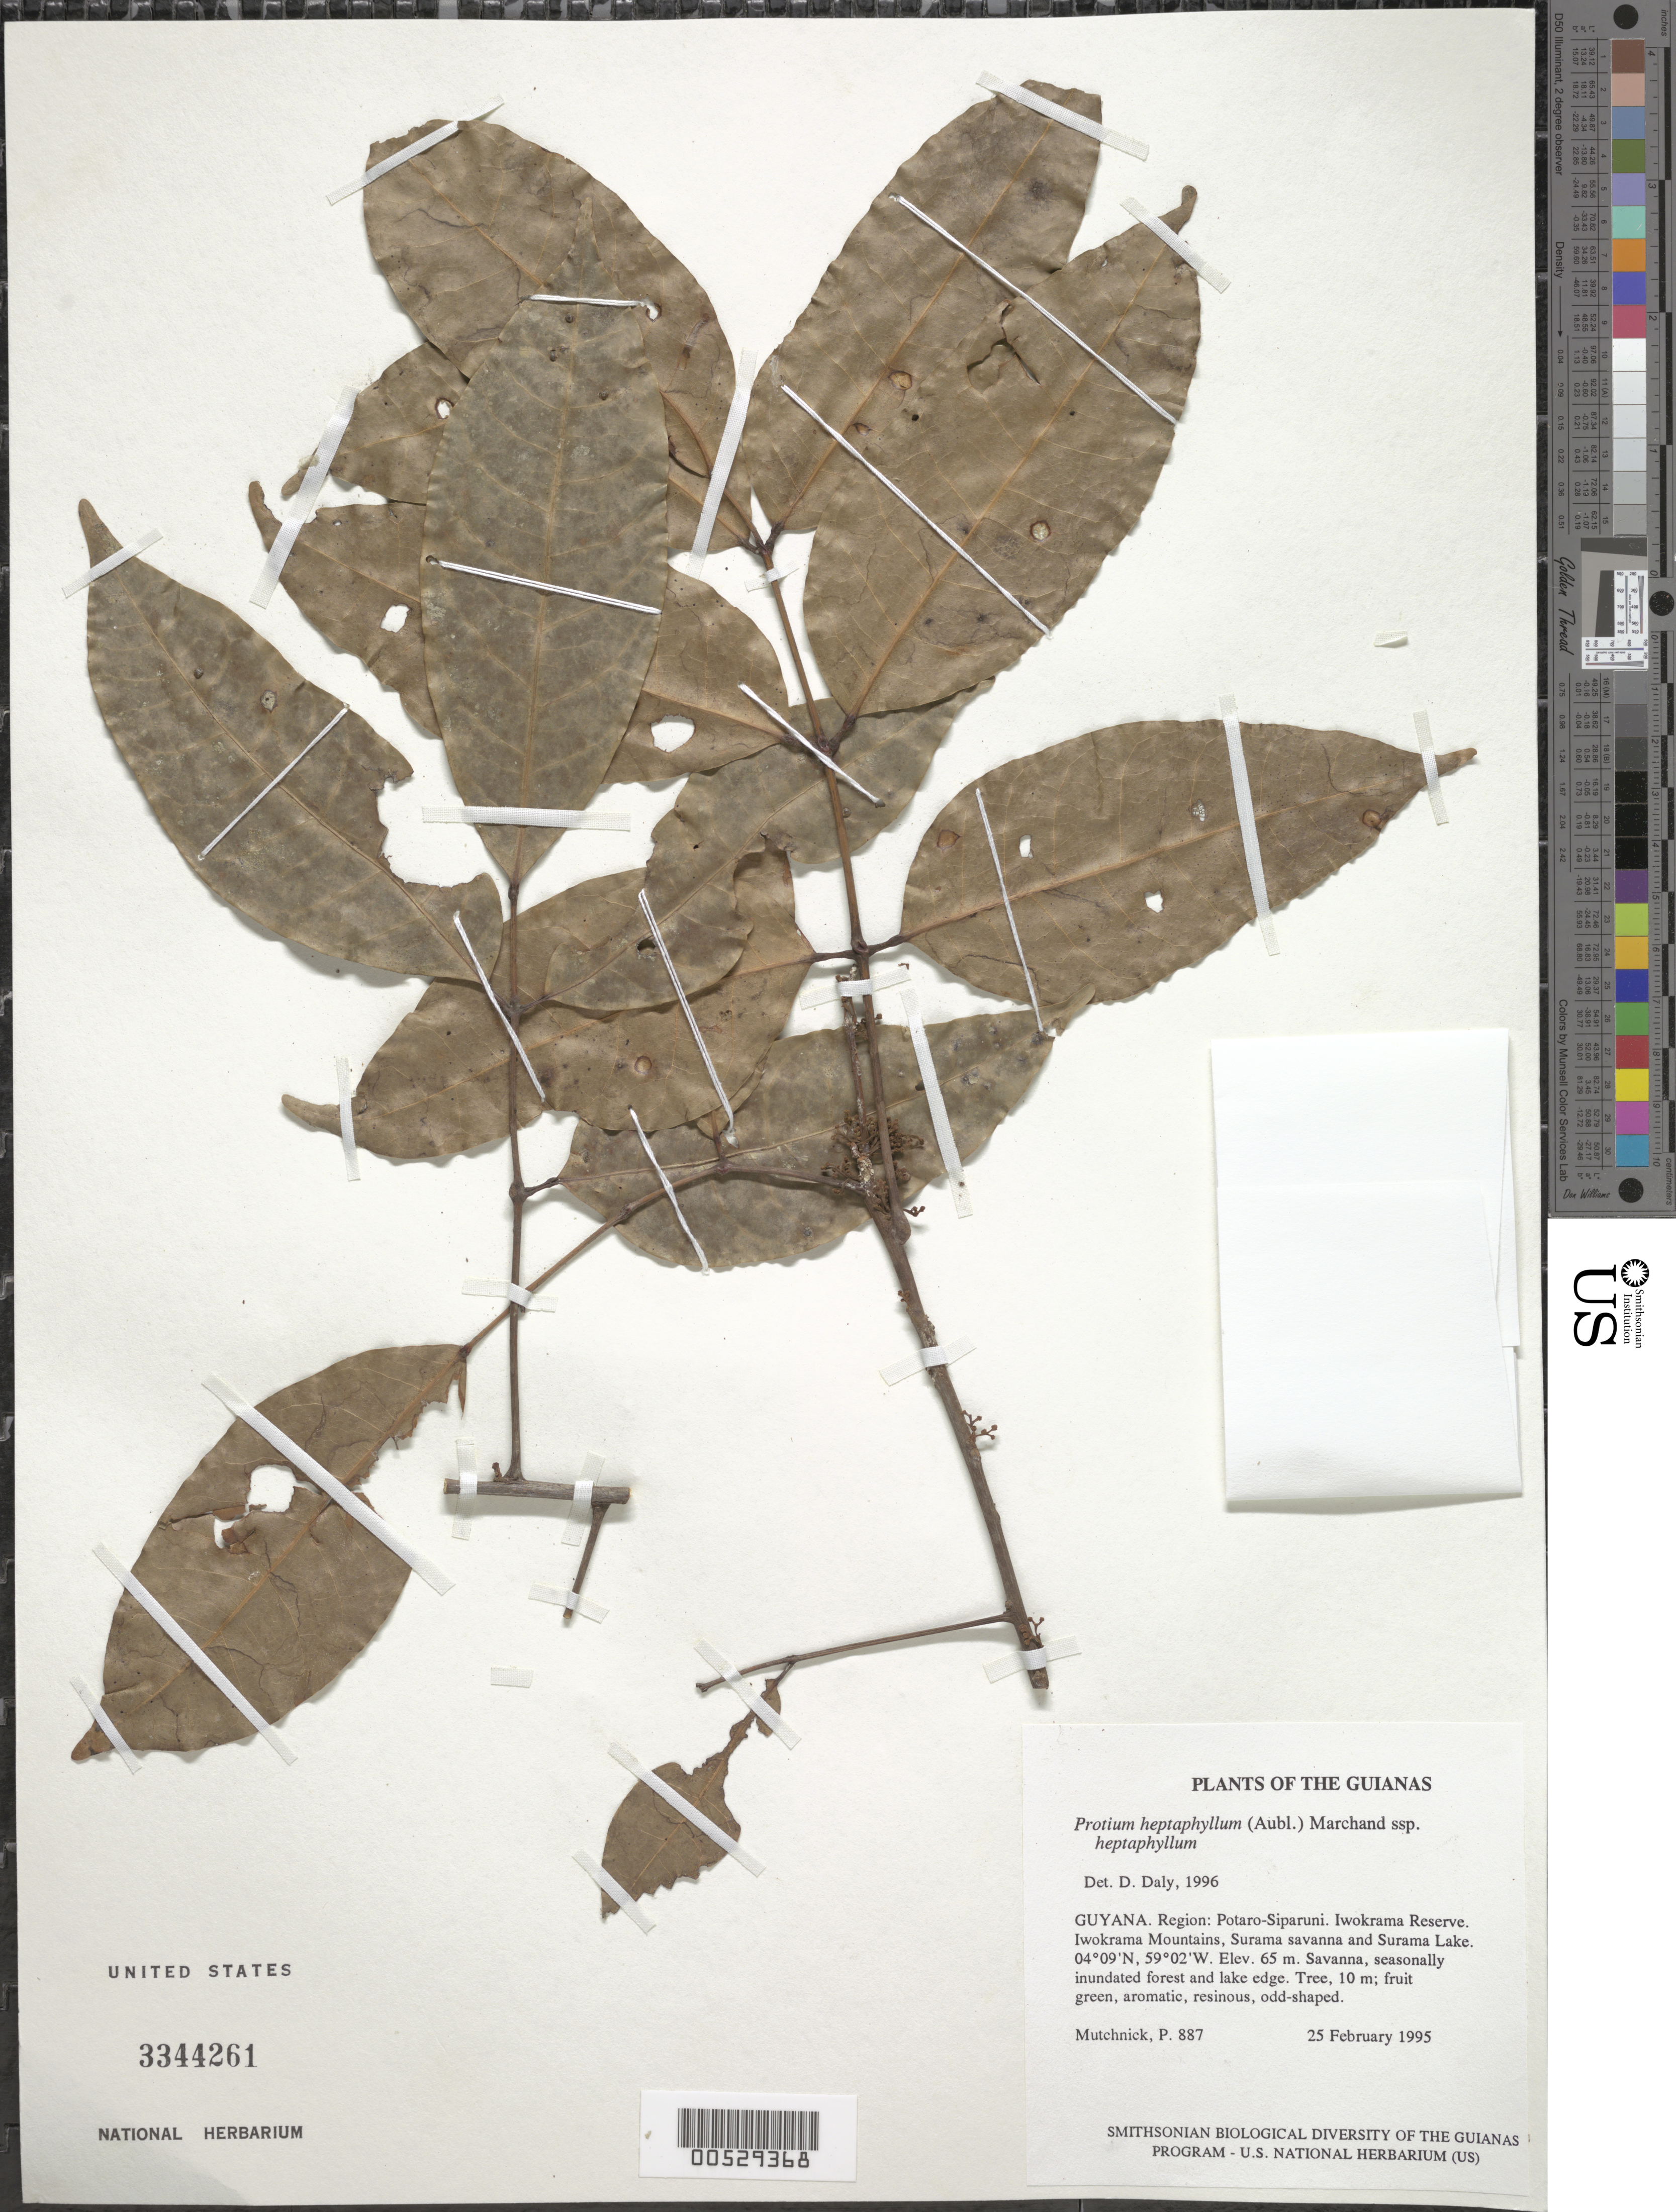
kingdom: Plantae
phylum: Tracheophyta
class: Magnoliopsida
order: Sapindales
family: Burseraceae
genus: Protium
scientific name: Protium heptaphyllum subsp. heptaphyllum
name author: (Aubl.) Marchand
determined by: Daly, D. C.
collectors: P. Mutchnick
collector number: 887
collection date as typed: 25 February 1995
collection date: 1995-02-25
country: Guyana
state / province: Potaro-Siparuni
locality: Iwokrama Reserve. Iwokrama Mountains, Surama savanna and Surama Lake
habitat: Savanna, seasonally inundated forest and lake edge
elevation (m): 65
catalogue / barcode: US 3344261